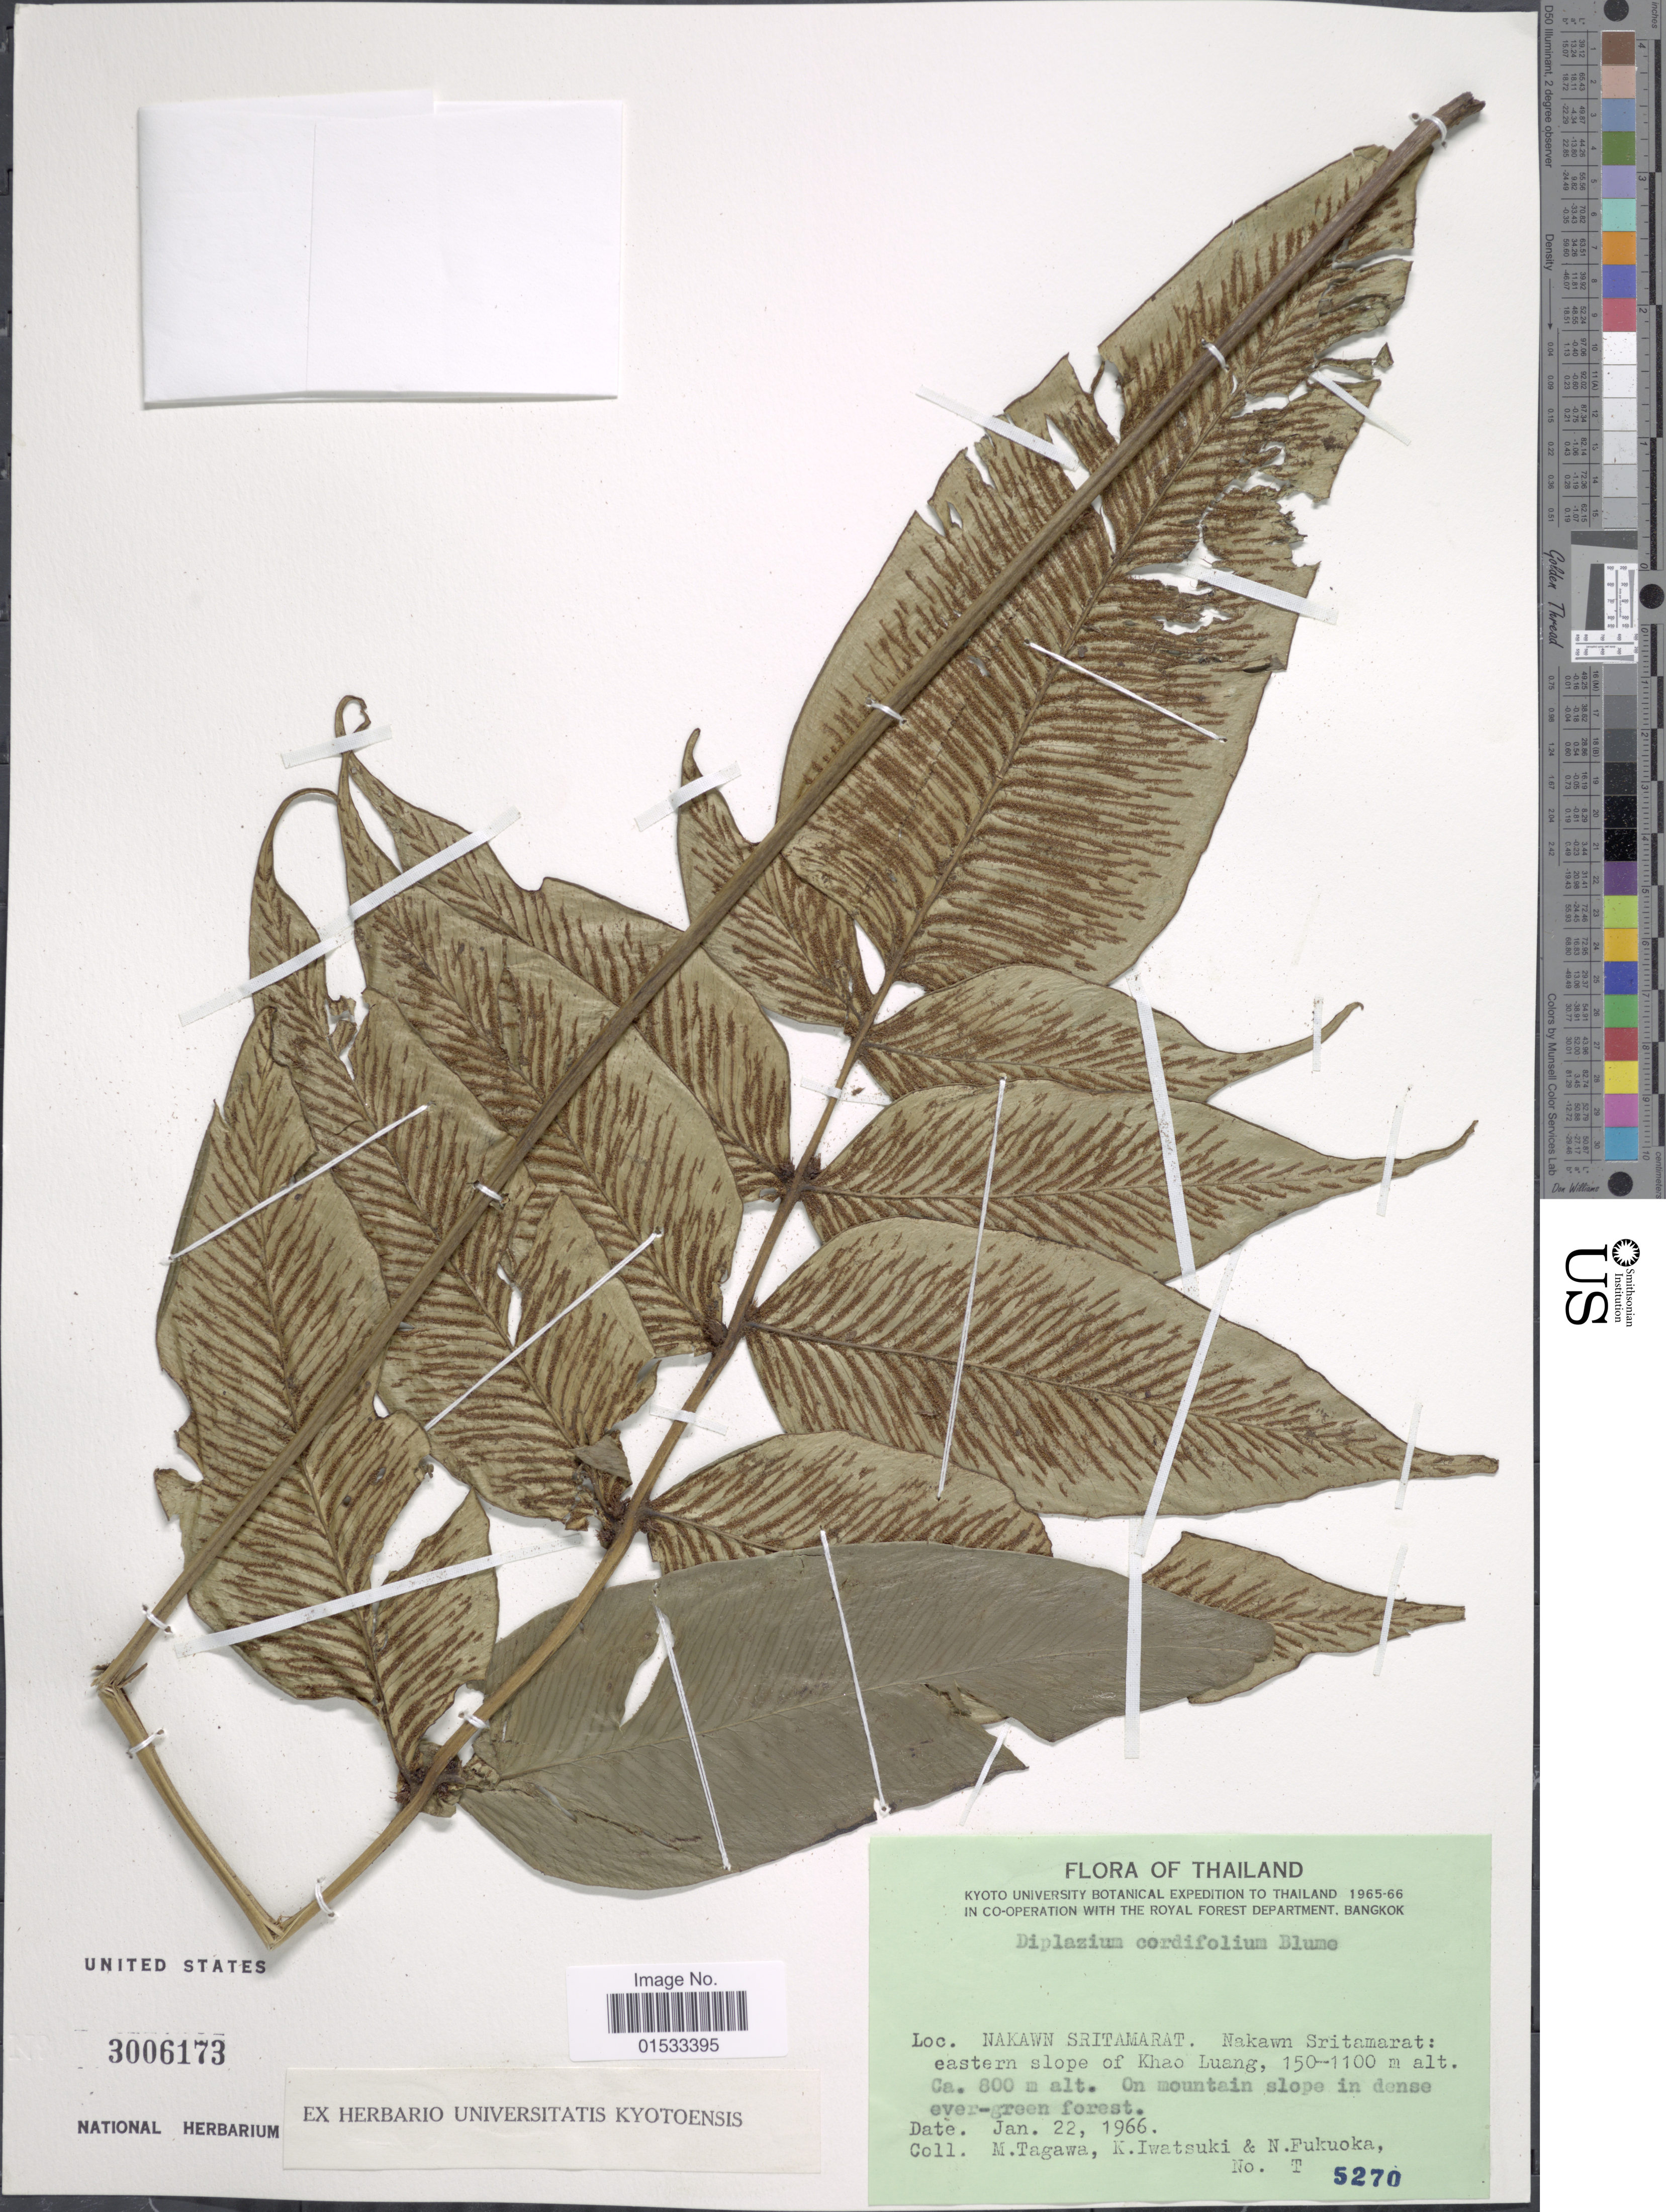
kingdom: Plantae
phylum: Tracheophyta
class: Polypodiopsida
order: Polypodiales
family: Athyriaceae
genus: Diplazium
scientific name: Diplazium cordifolium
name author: Blume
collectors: M. Tagawa, K. Iwatsuki & N. Fukuoka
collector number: T 5270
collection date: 1966-01-22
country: Thailand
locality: Nakawn Sritamarat, eastern slope of Khao Luang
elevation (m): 150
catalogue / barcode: US 3006173